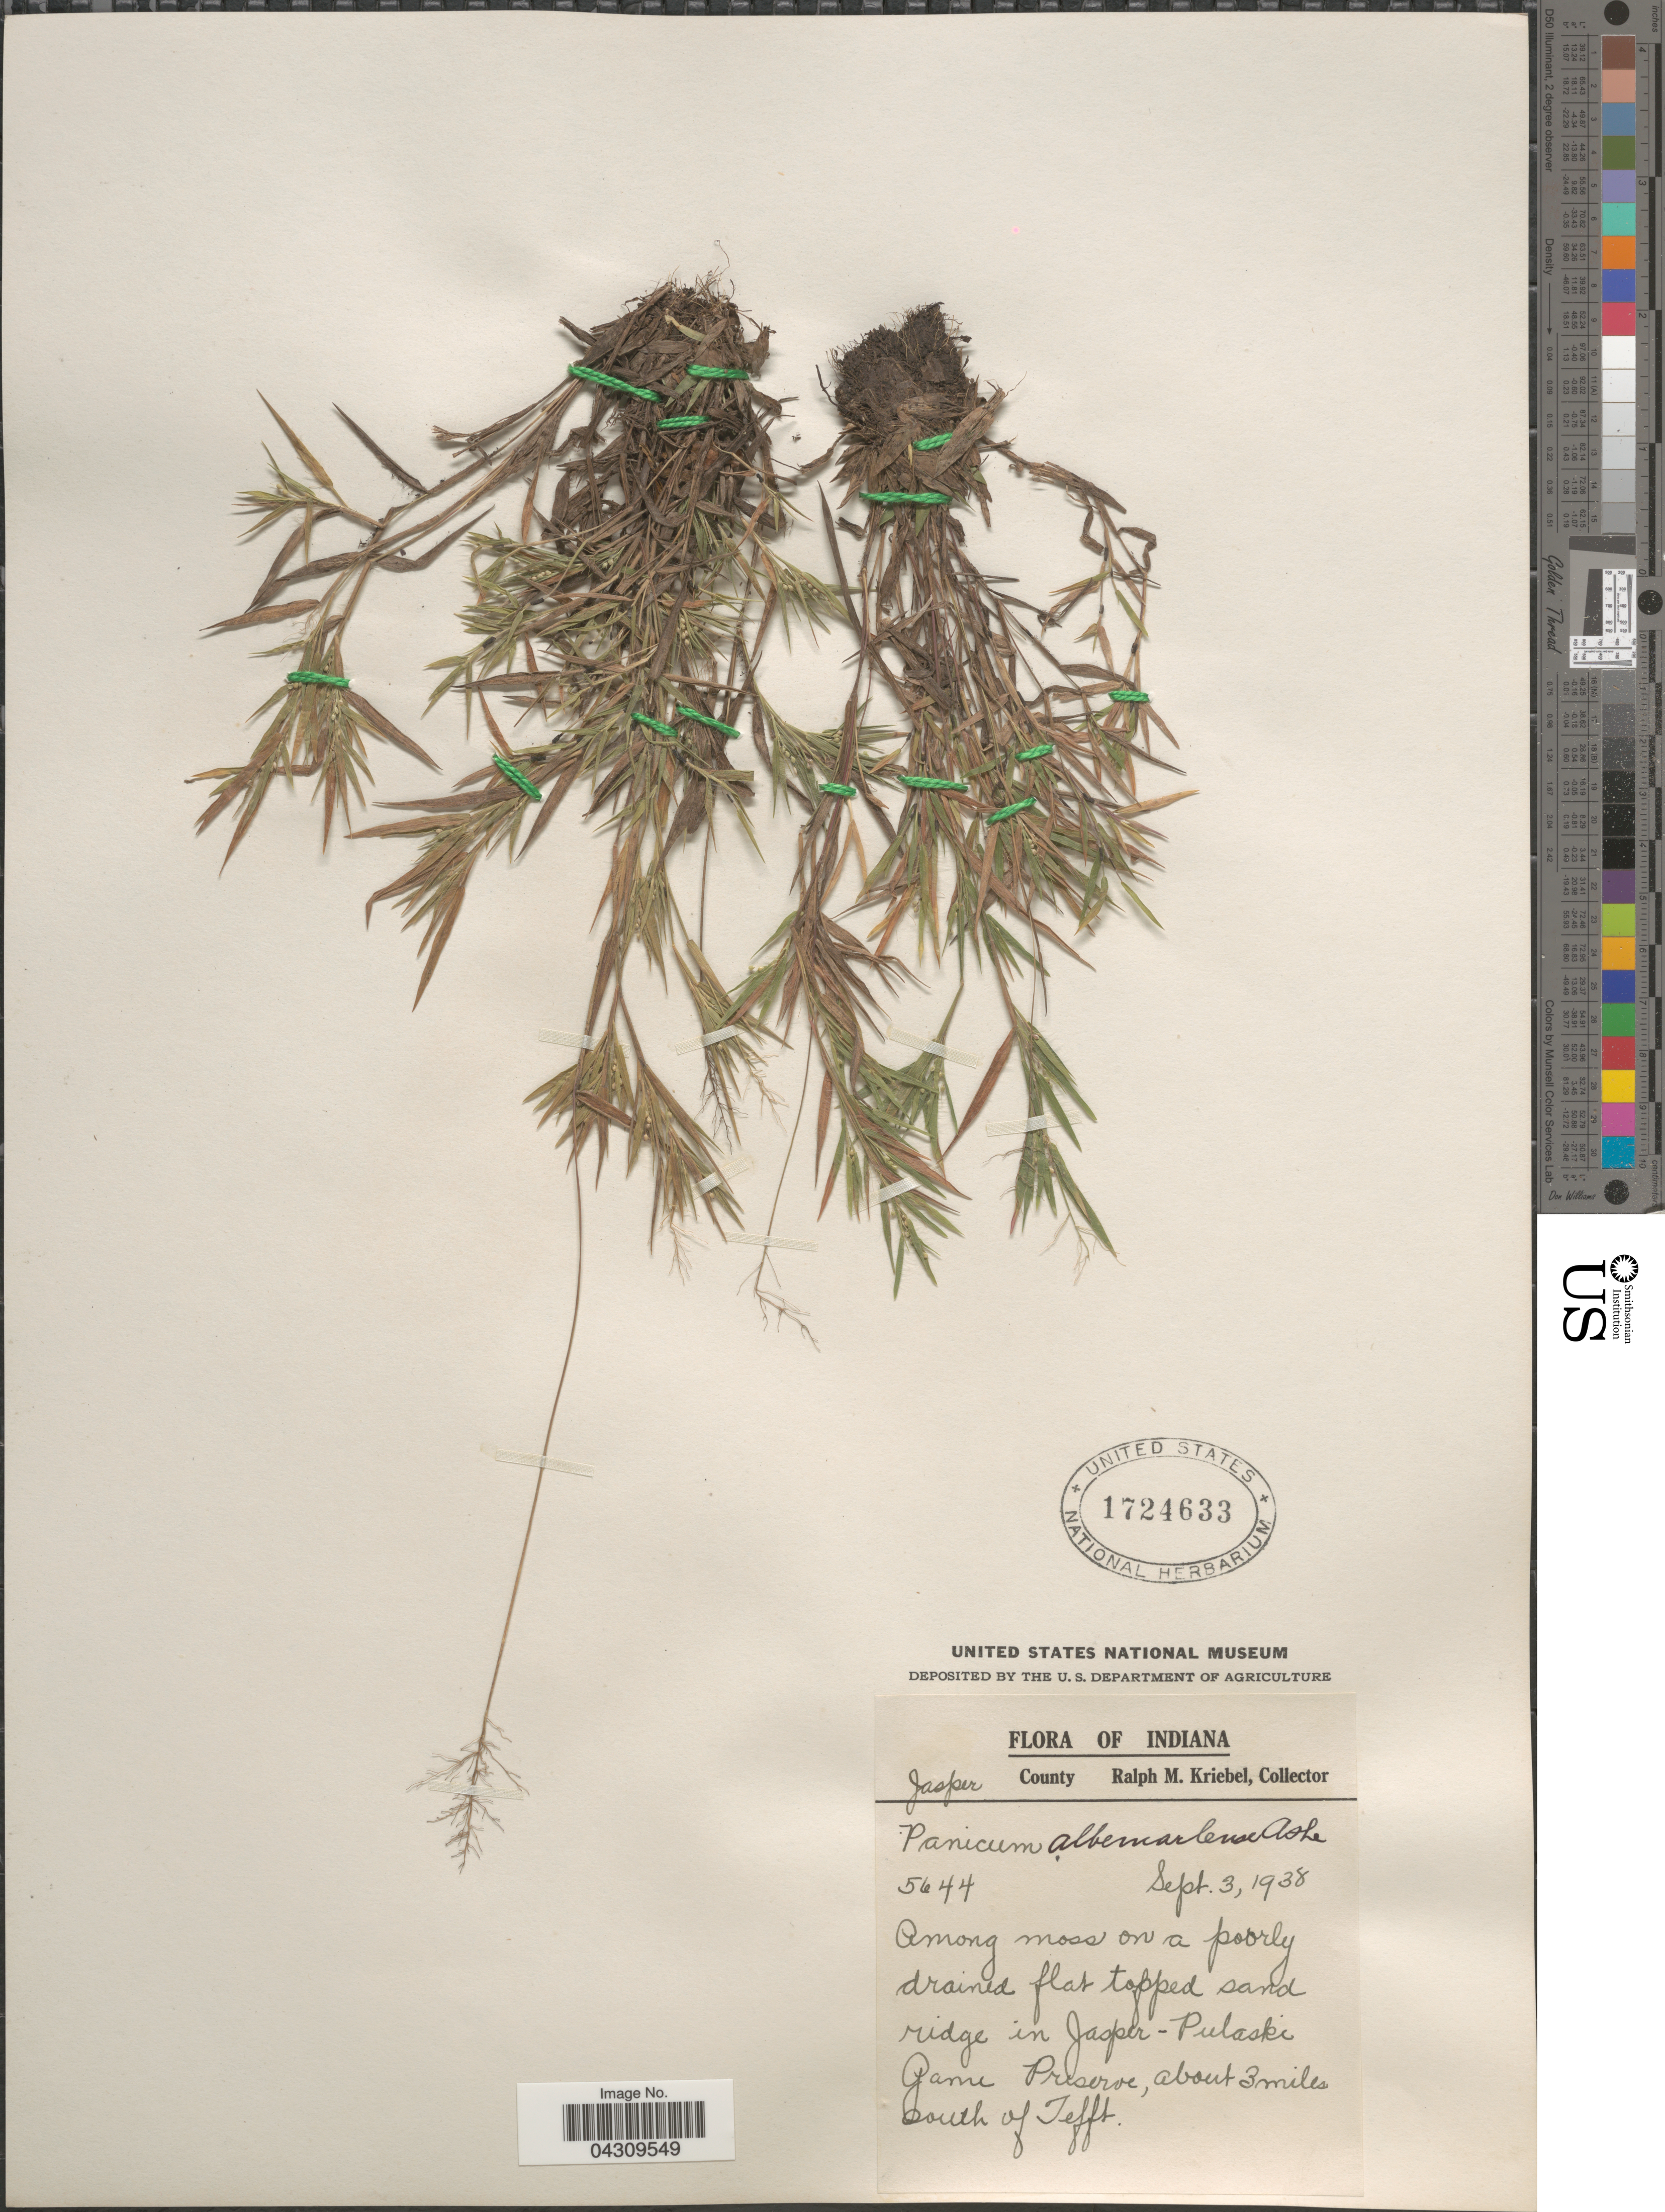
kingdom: Plantae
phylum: Tracheophyta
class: Liliopsida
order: Poales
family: Poaceae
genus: Dichanthelium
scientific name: Dichanthelium acuminatum var. acuminatum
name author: (Sw.) Gould & C.A. Clark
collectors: R. M. Kriebel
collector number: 5644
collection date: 1938-09-03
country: United States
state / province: Indiana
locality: Jasper County. Among moss on a poorly drained flat topped sand ridge in Jasper-Pulaski Game Preserve, about 3 miles south of Jeffs.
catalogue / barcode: US 1724633